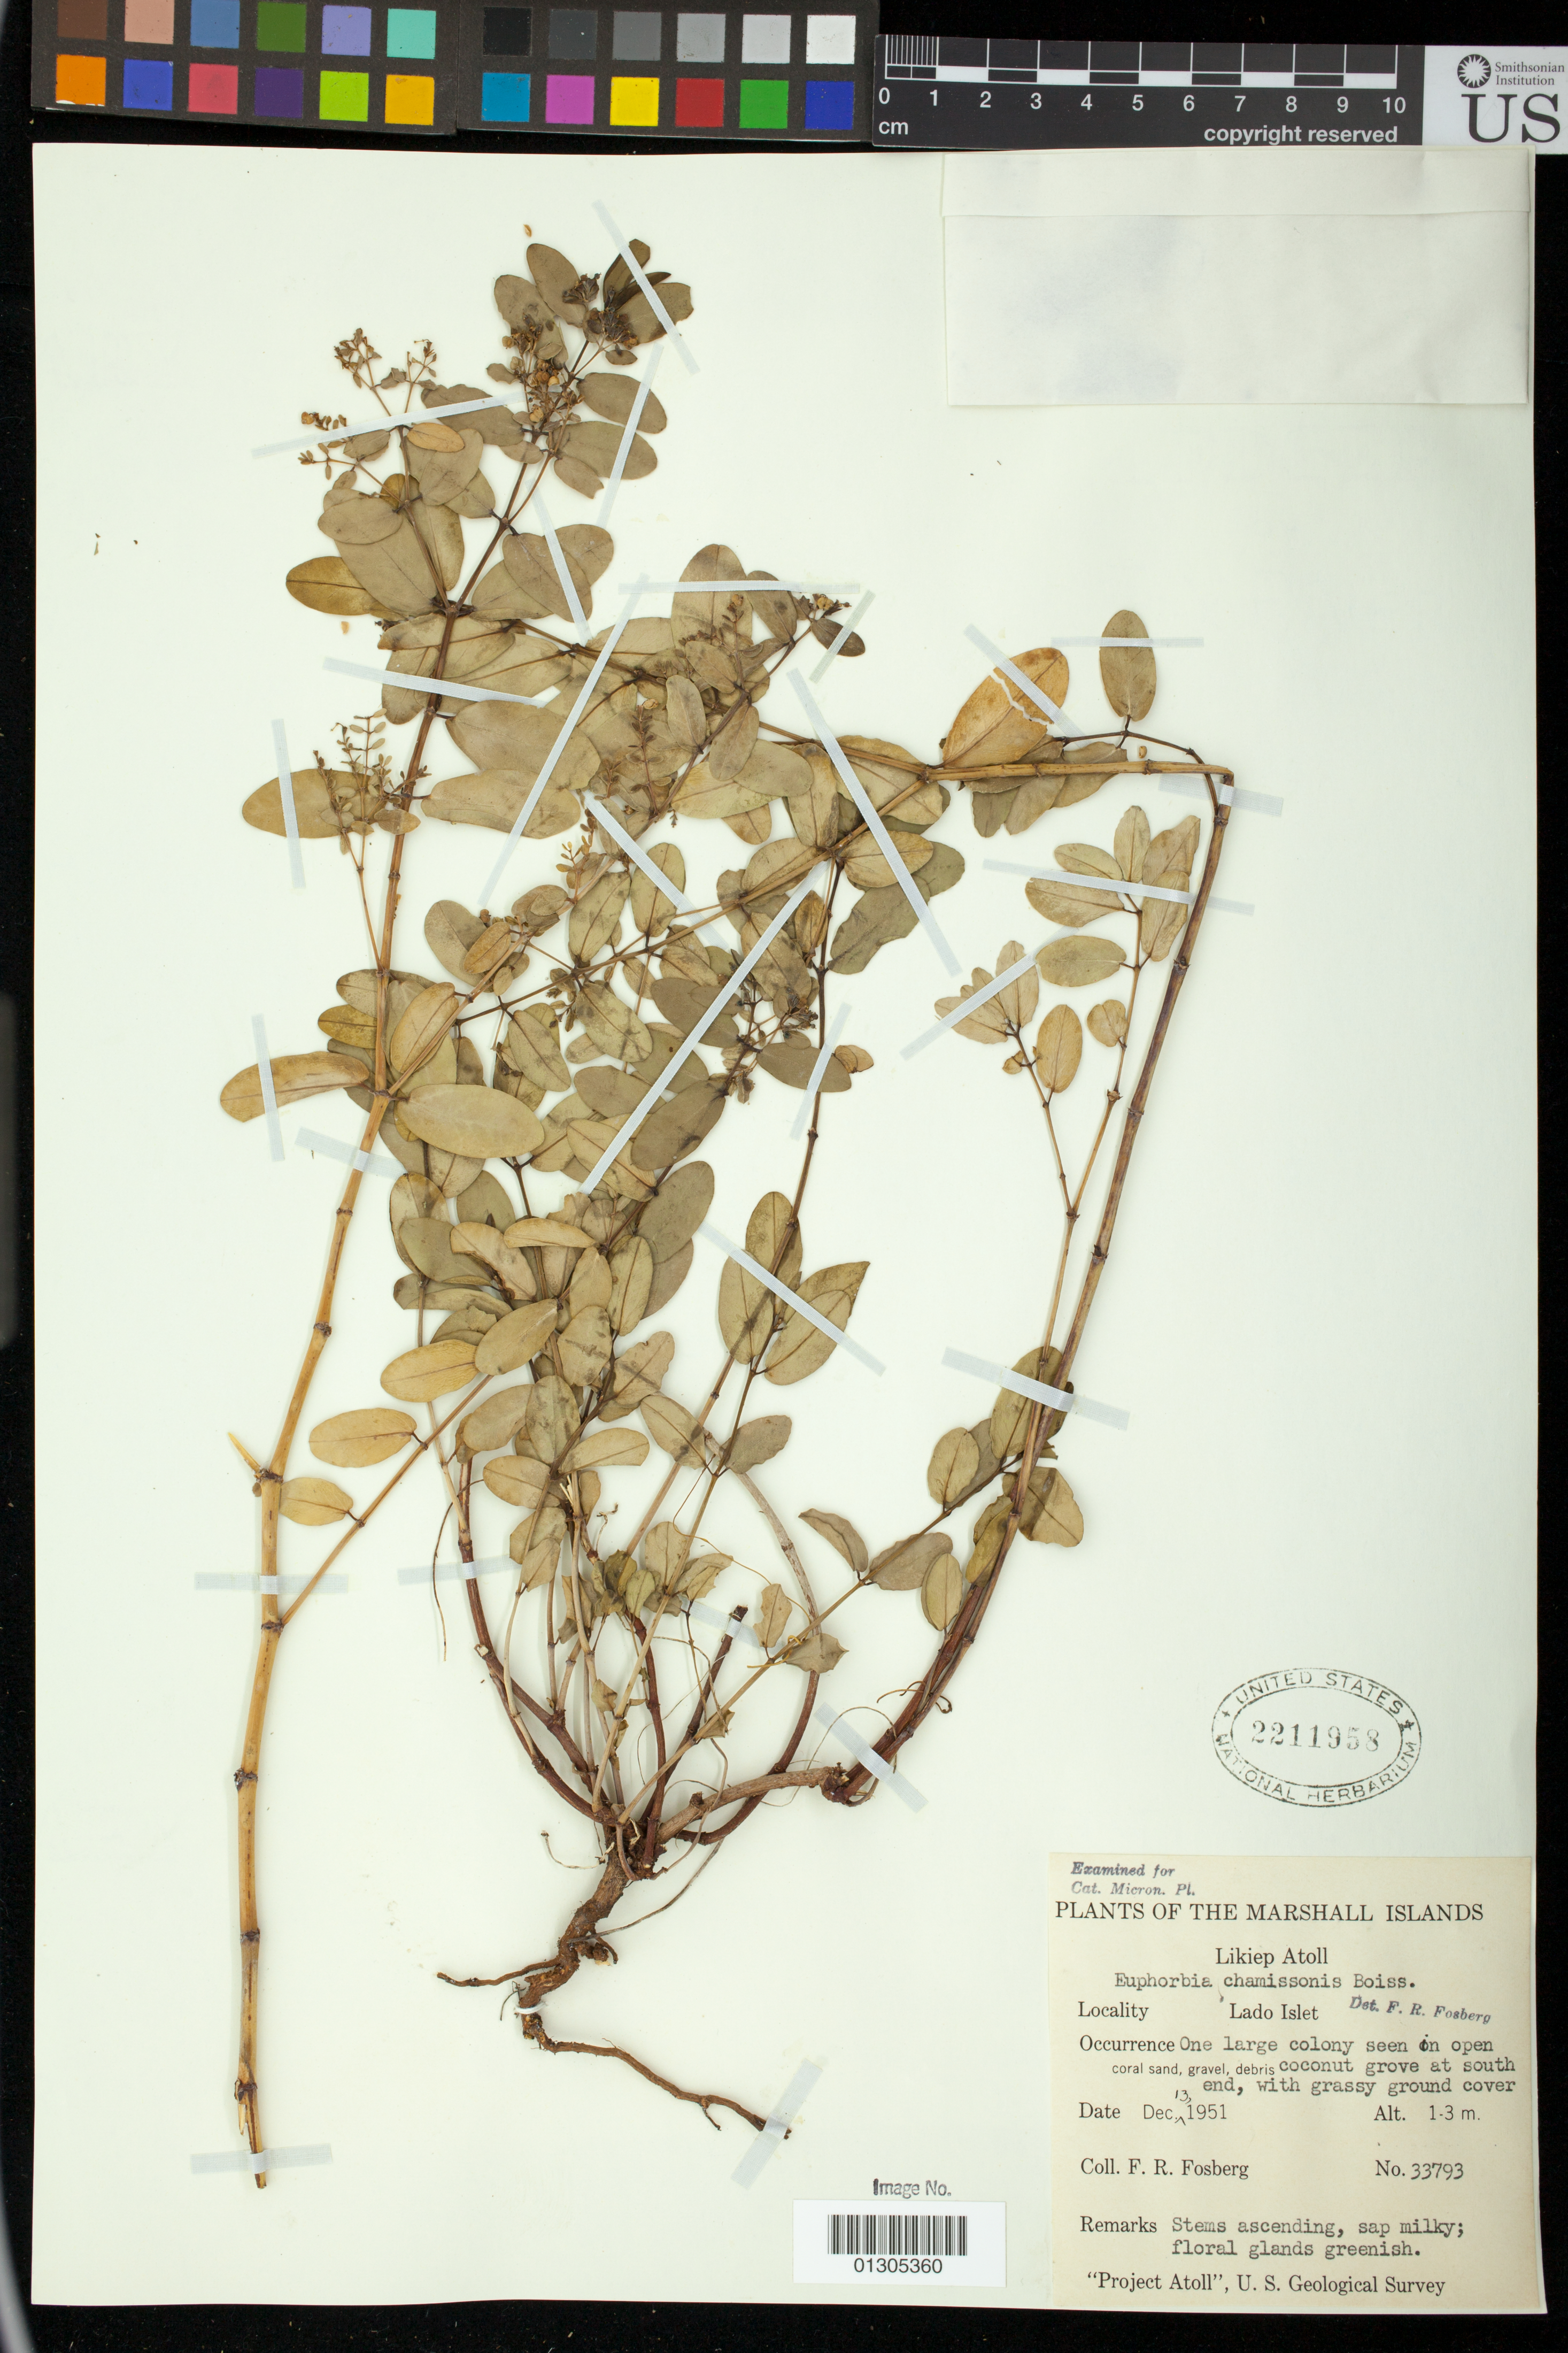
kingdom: Plantae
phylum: Tracheophyta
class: Magnoliopsida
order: Malpighiales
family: Euphorbiaceae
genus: Euphorbia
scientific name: Euphorbia chamissonis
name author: (Klotzsch ex Klotzsch & Garcke) Boiss.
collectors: F. R. Fosberg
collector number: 33793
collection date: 1951-12-13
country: Marshall Islands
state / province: Likiep Atoll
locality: Lado Islet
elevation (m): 1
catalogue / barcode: US 2211958